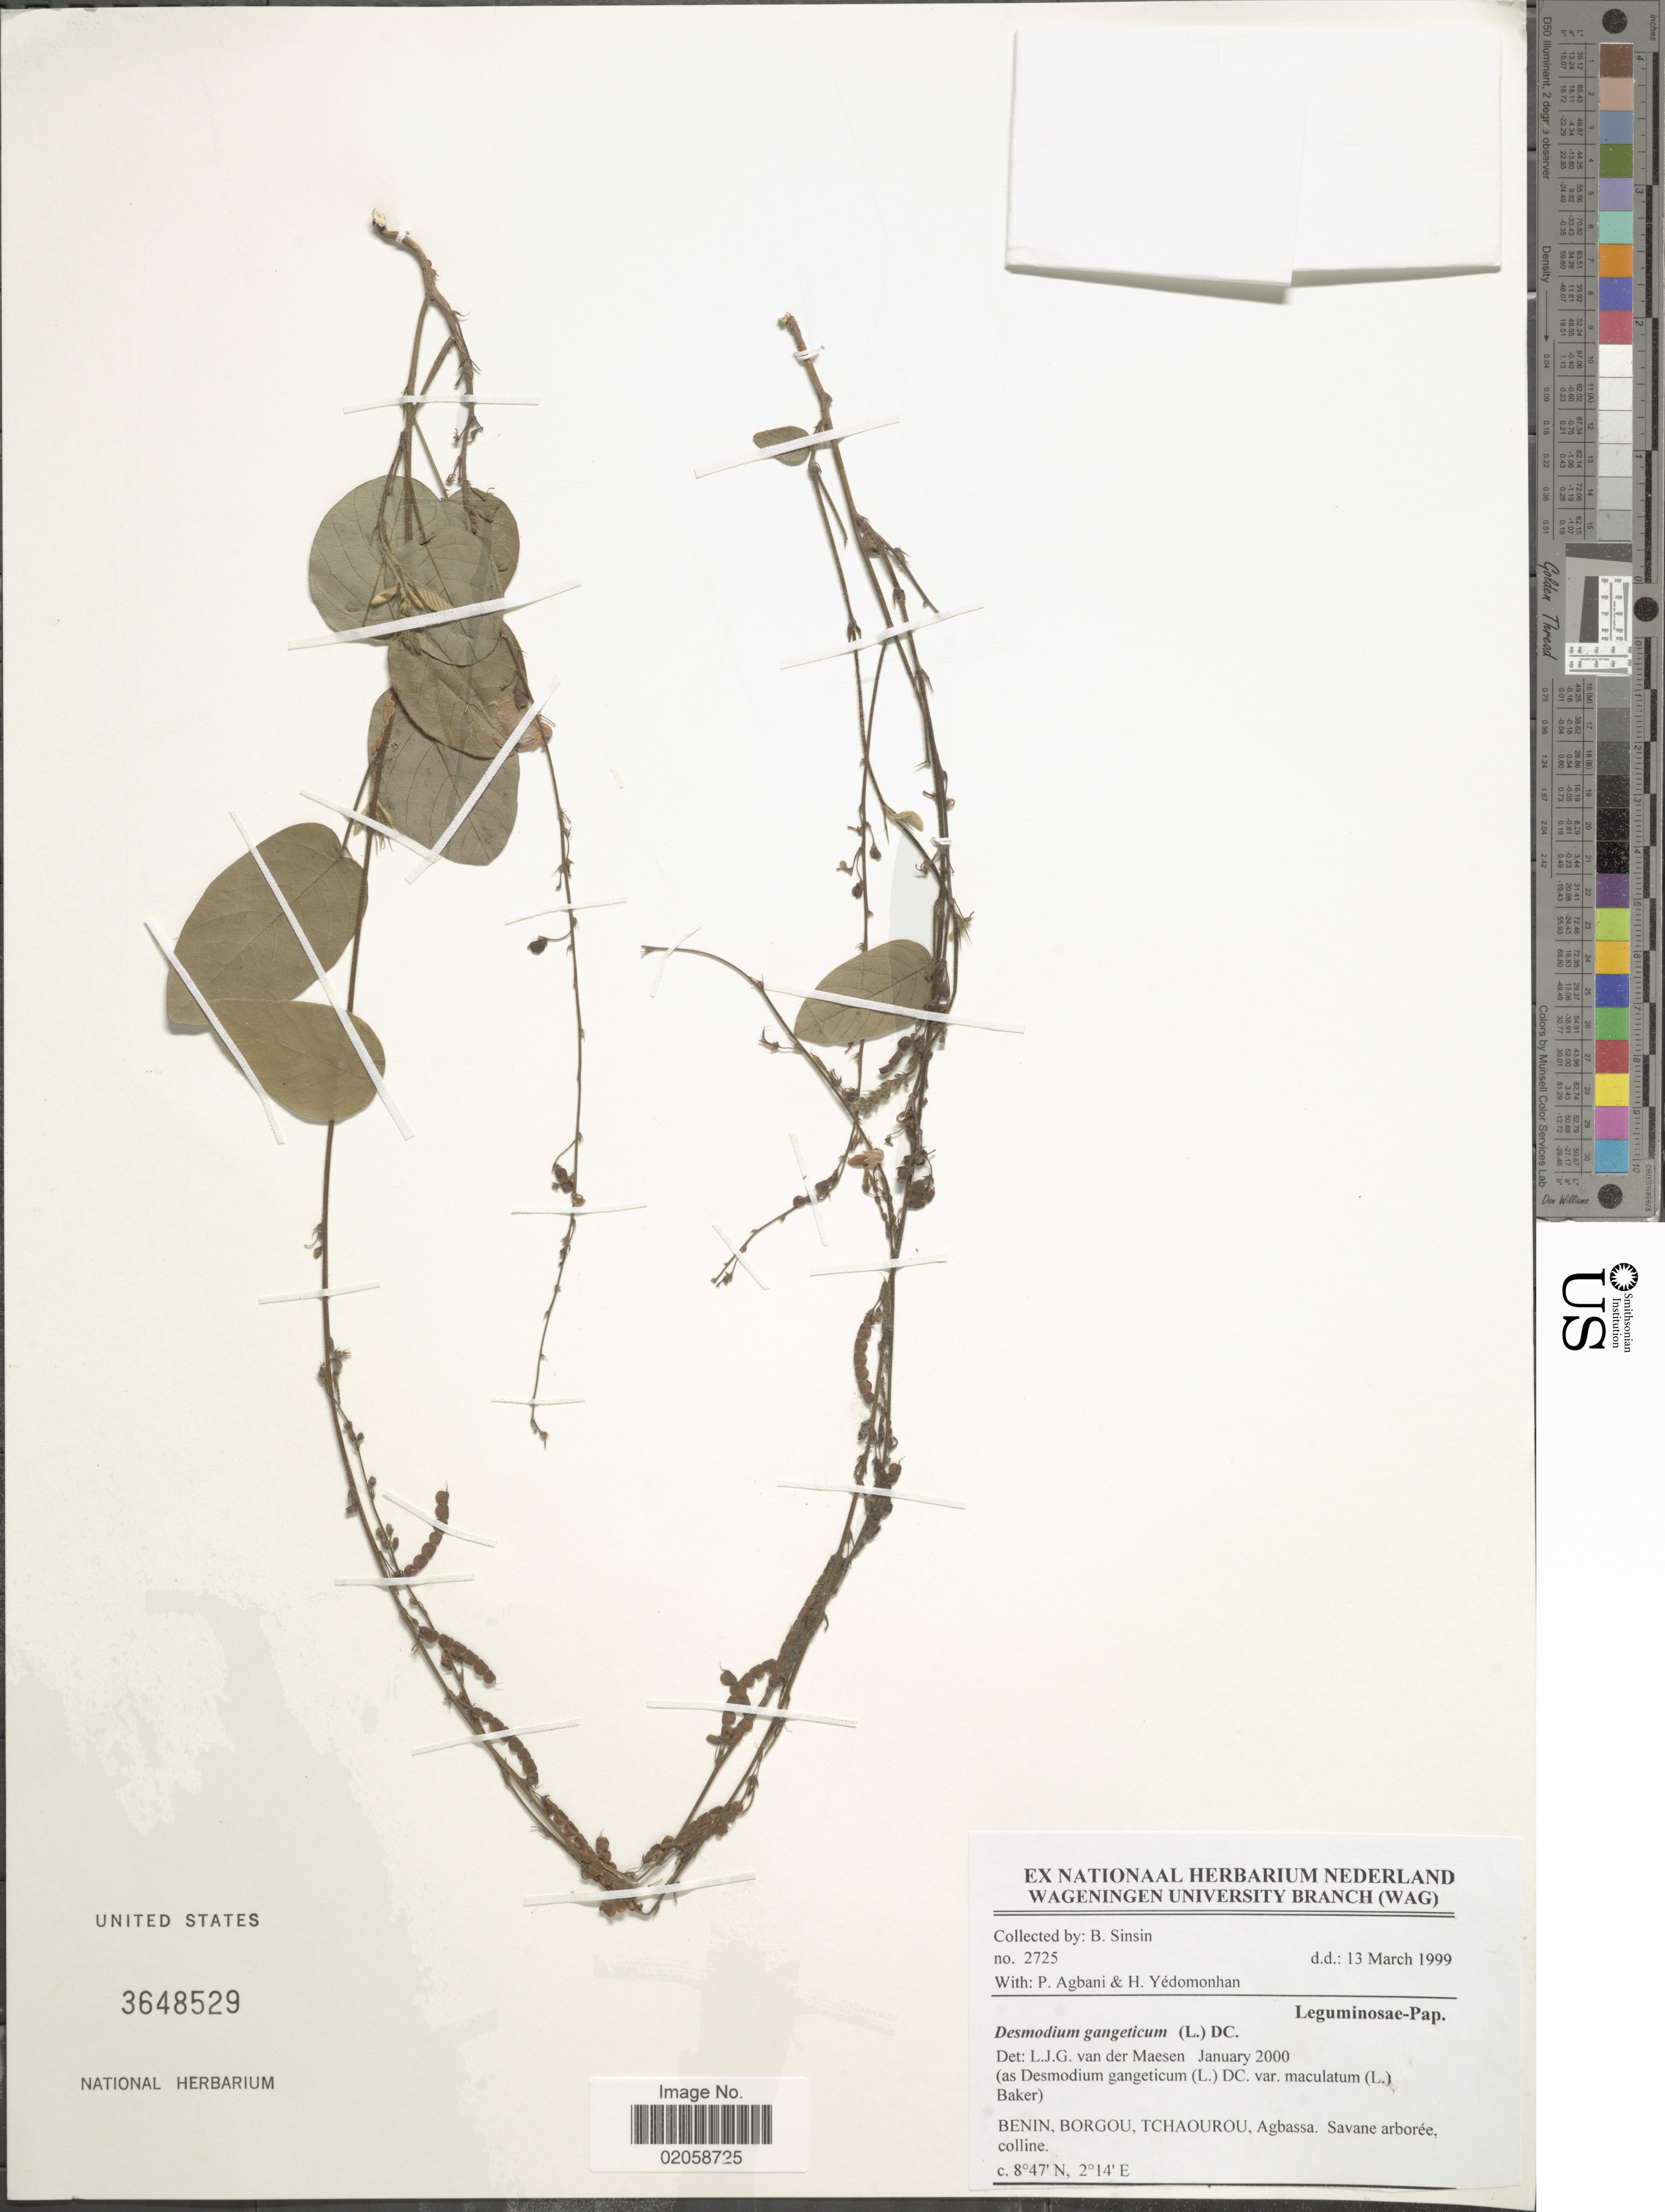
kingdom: Plantae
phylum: Tracheophyta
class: Magnoliopsida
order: Fabales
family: Fabaceae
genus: Pleurolobus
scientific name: Pleurolobus gangeticus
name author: (L.) J. St.-Hil. ex H. Ohashi & K. Ohashi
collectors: B. Sinsin, P. Agbani & H. Yedomonhan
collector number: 2725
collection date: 1999-03-13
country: Benin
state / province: Borgou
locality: Tchaourou, Agbassa. Savane arboree, colliine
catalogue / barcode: US 3648529